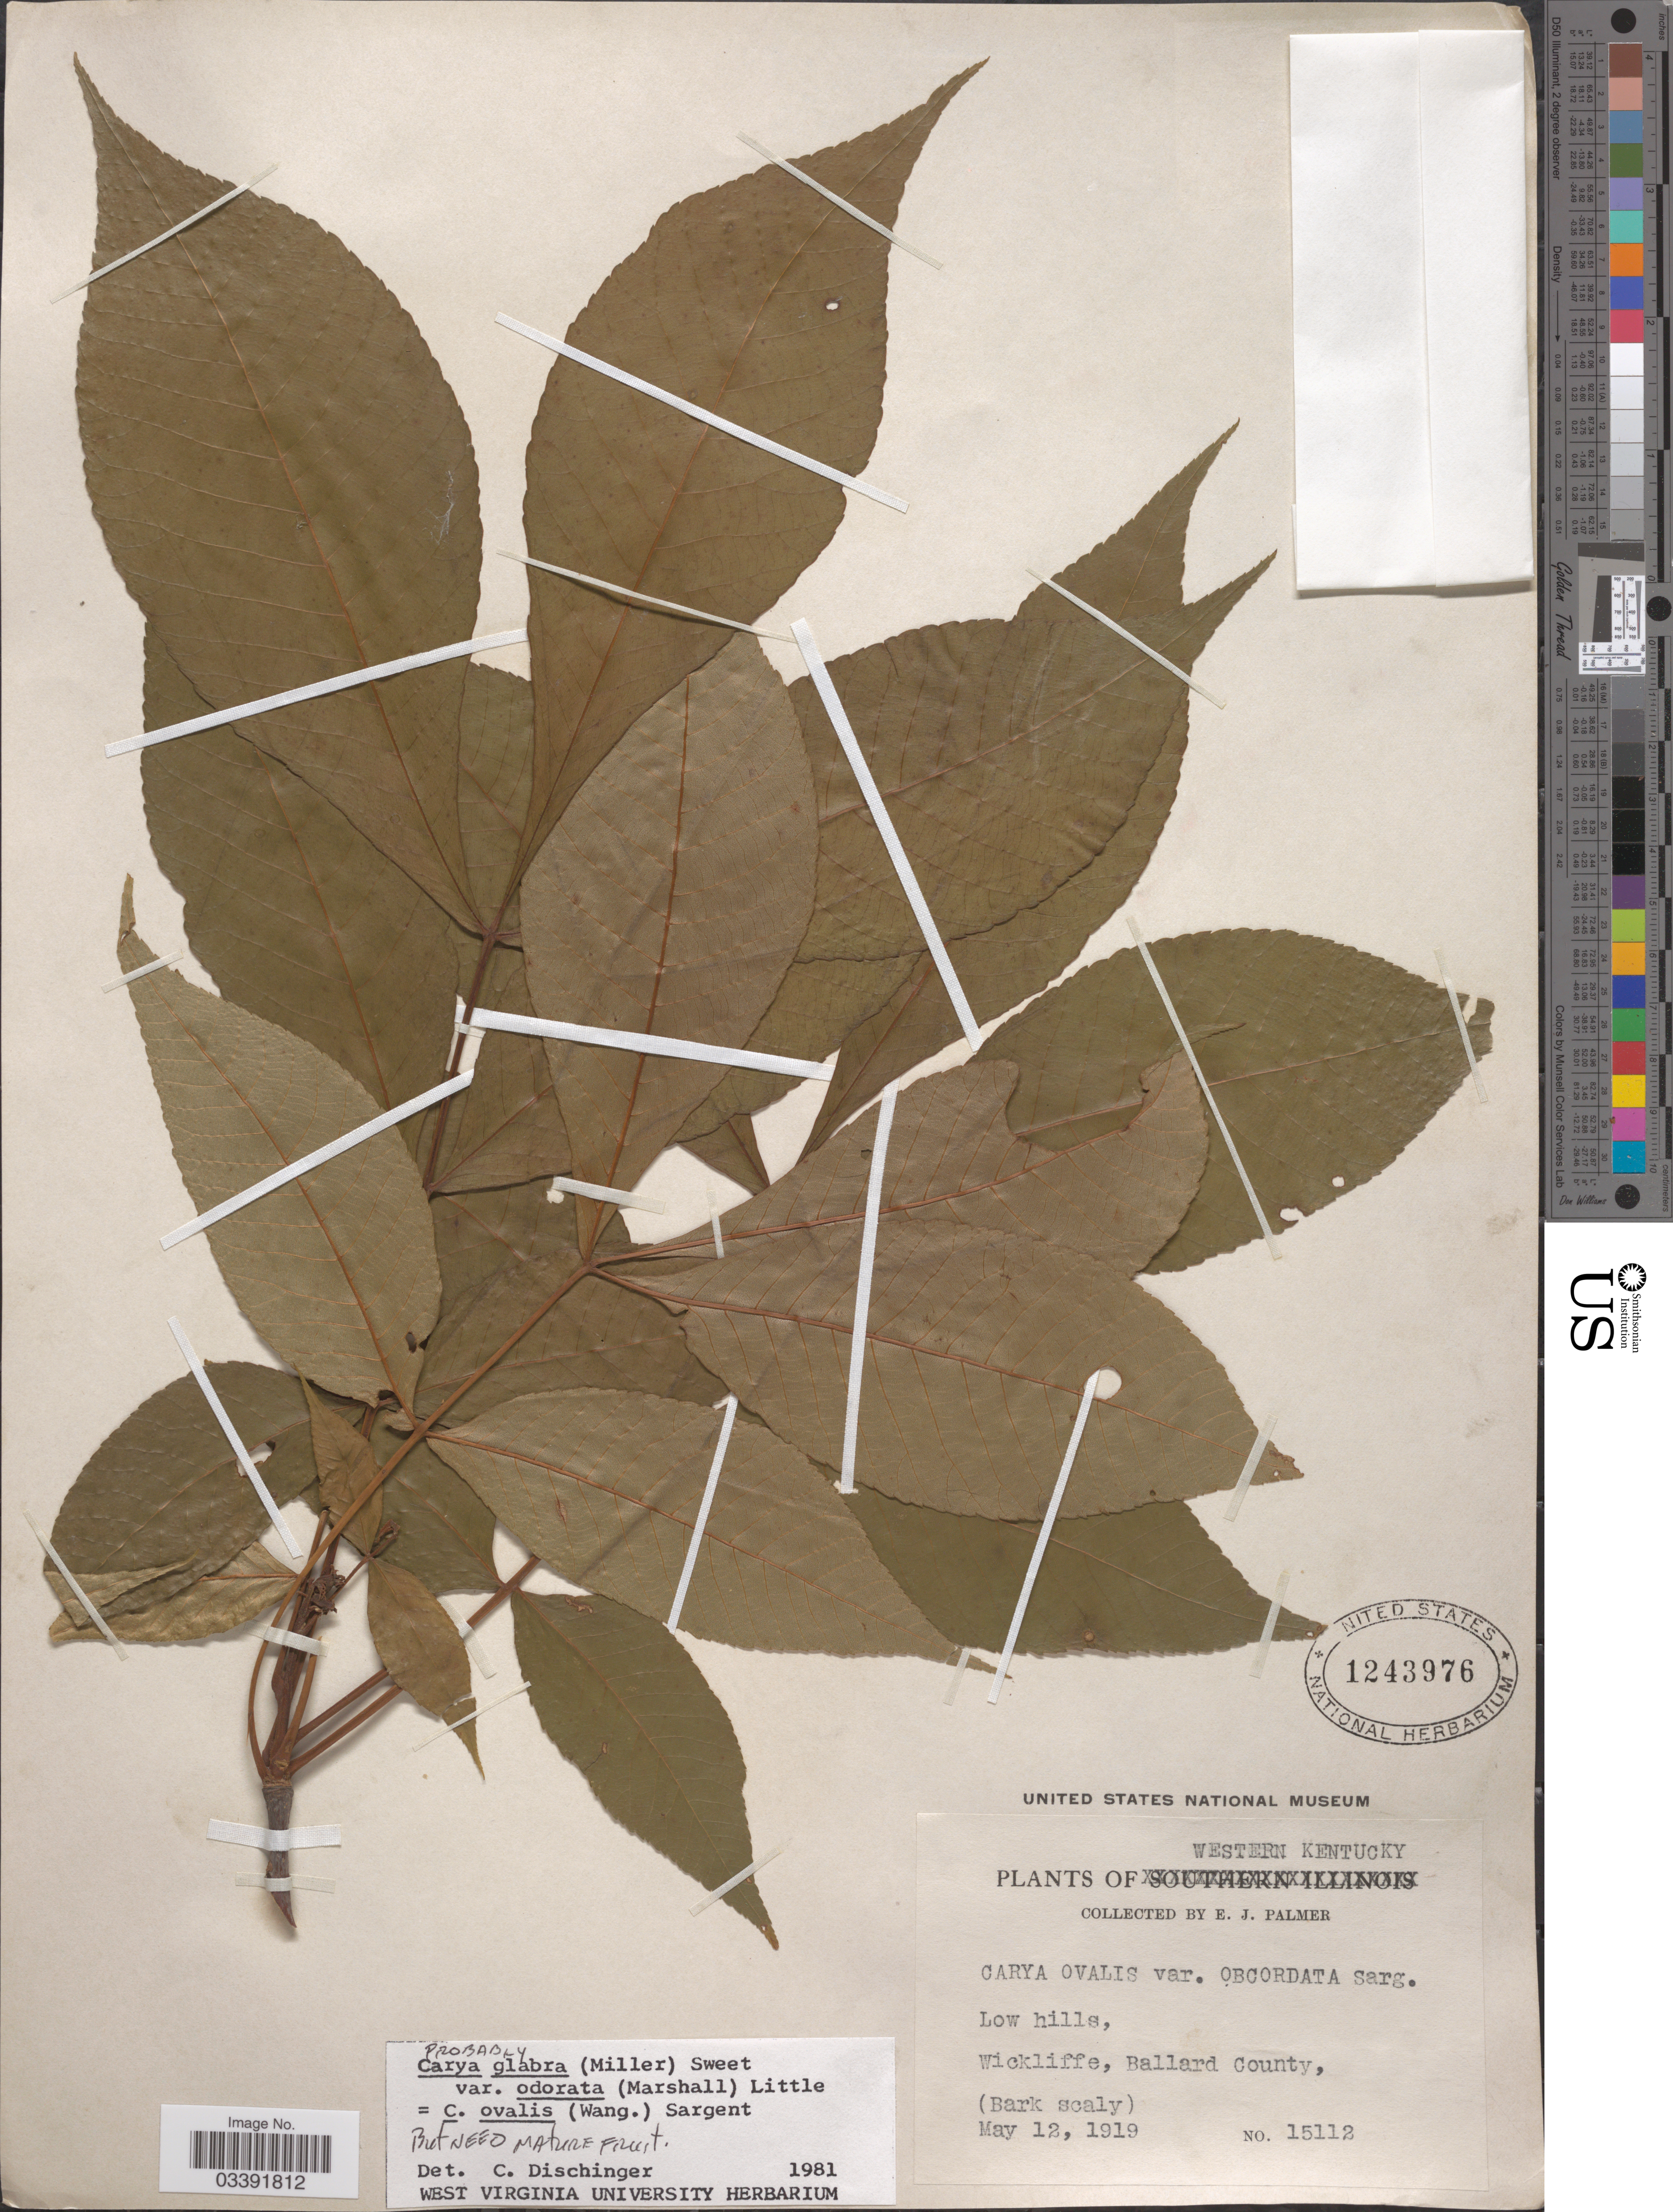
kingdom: Plantae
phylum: Tracheophyta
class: Magnoliopsida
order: Fagales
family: Juglandaceae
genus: Carya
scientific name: Carya glabra var. odorata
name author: (Marshall) Little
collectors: E. J. Palmer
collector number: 15112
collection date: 1919-05-12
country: United States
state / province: Kentucky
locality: Western Kentucky. Wickliffe, Ballard County.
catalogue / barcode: US 1243976